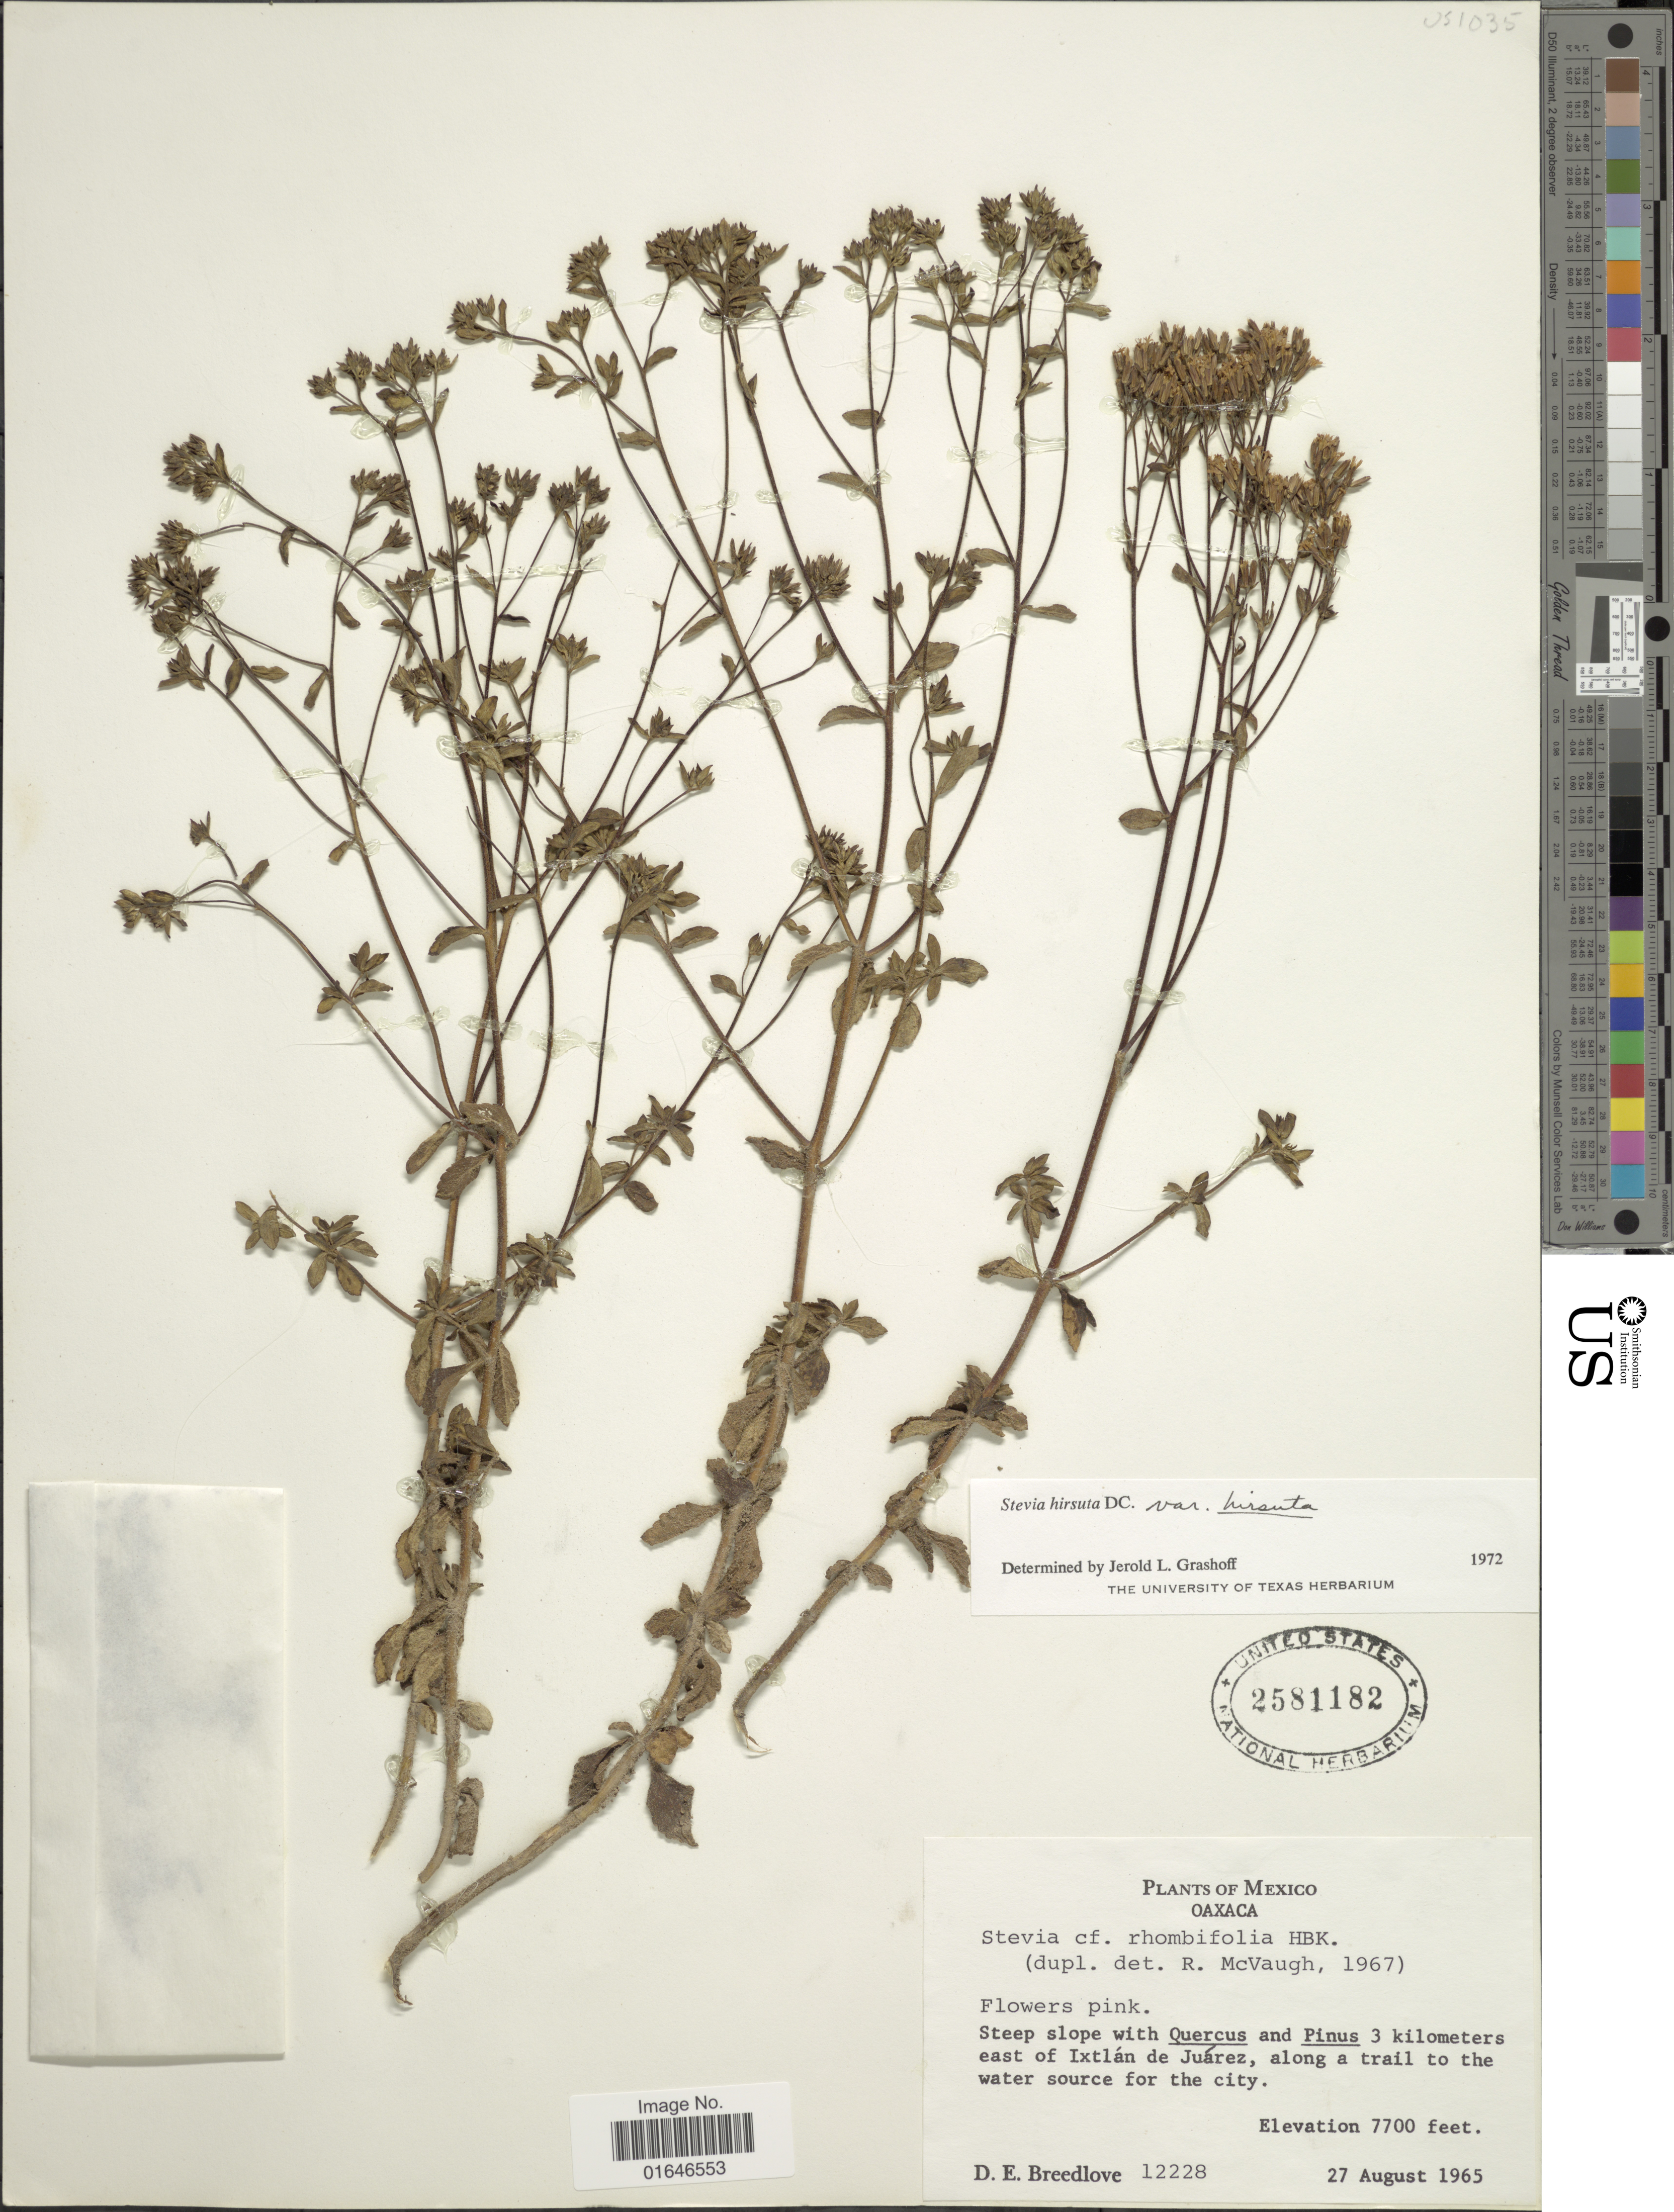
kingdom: Plantae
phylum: Tracheophyta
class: Magnoliopsida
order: Asterales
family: Asteraceae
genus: Stevia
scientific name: Stevia hirsuta var. hirsuta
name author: DC.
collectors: D. E. Breedlove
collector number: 12228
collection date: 1965-08-27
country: Mexico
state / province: Oaxaca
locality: Steep slope with Quercus and Pinus 3 kilometers east of Ixtlan de Juarez, along a trail to the water source for the city.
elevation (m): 2347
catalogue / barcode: US 2581182